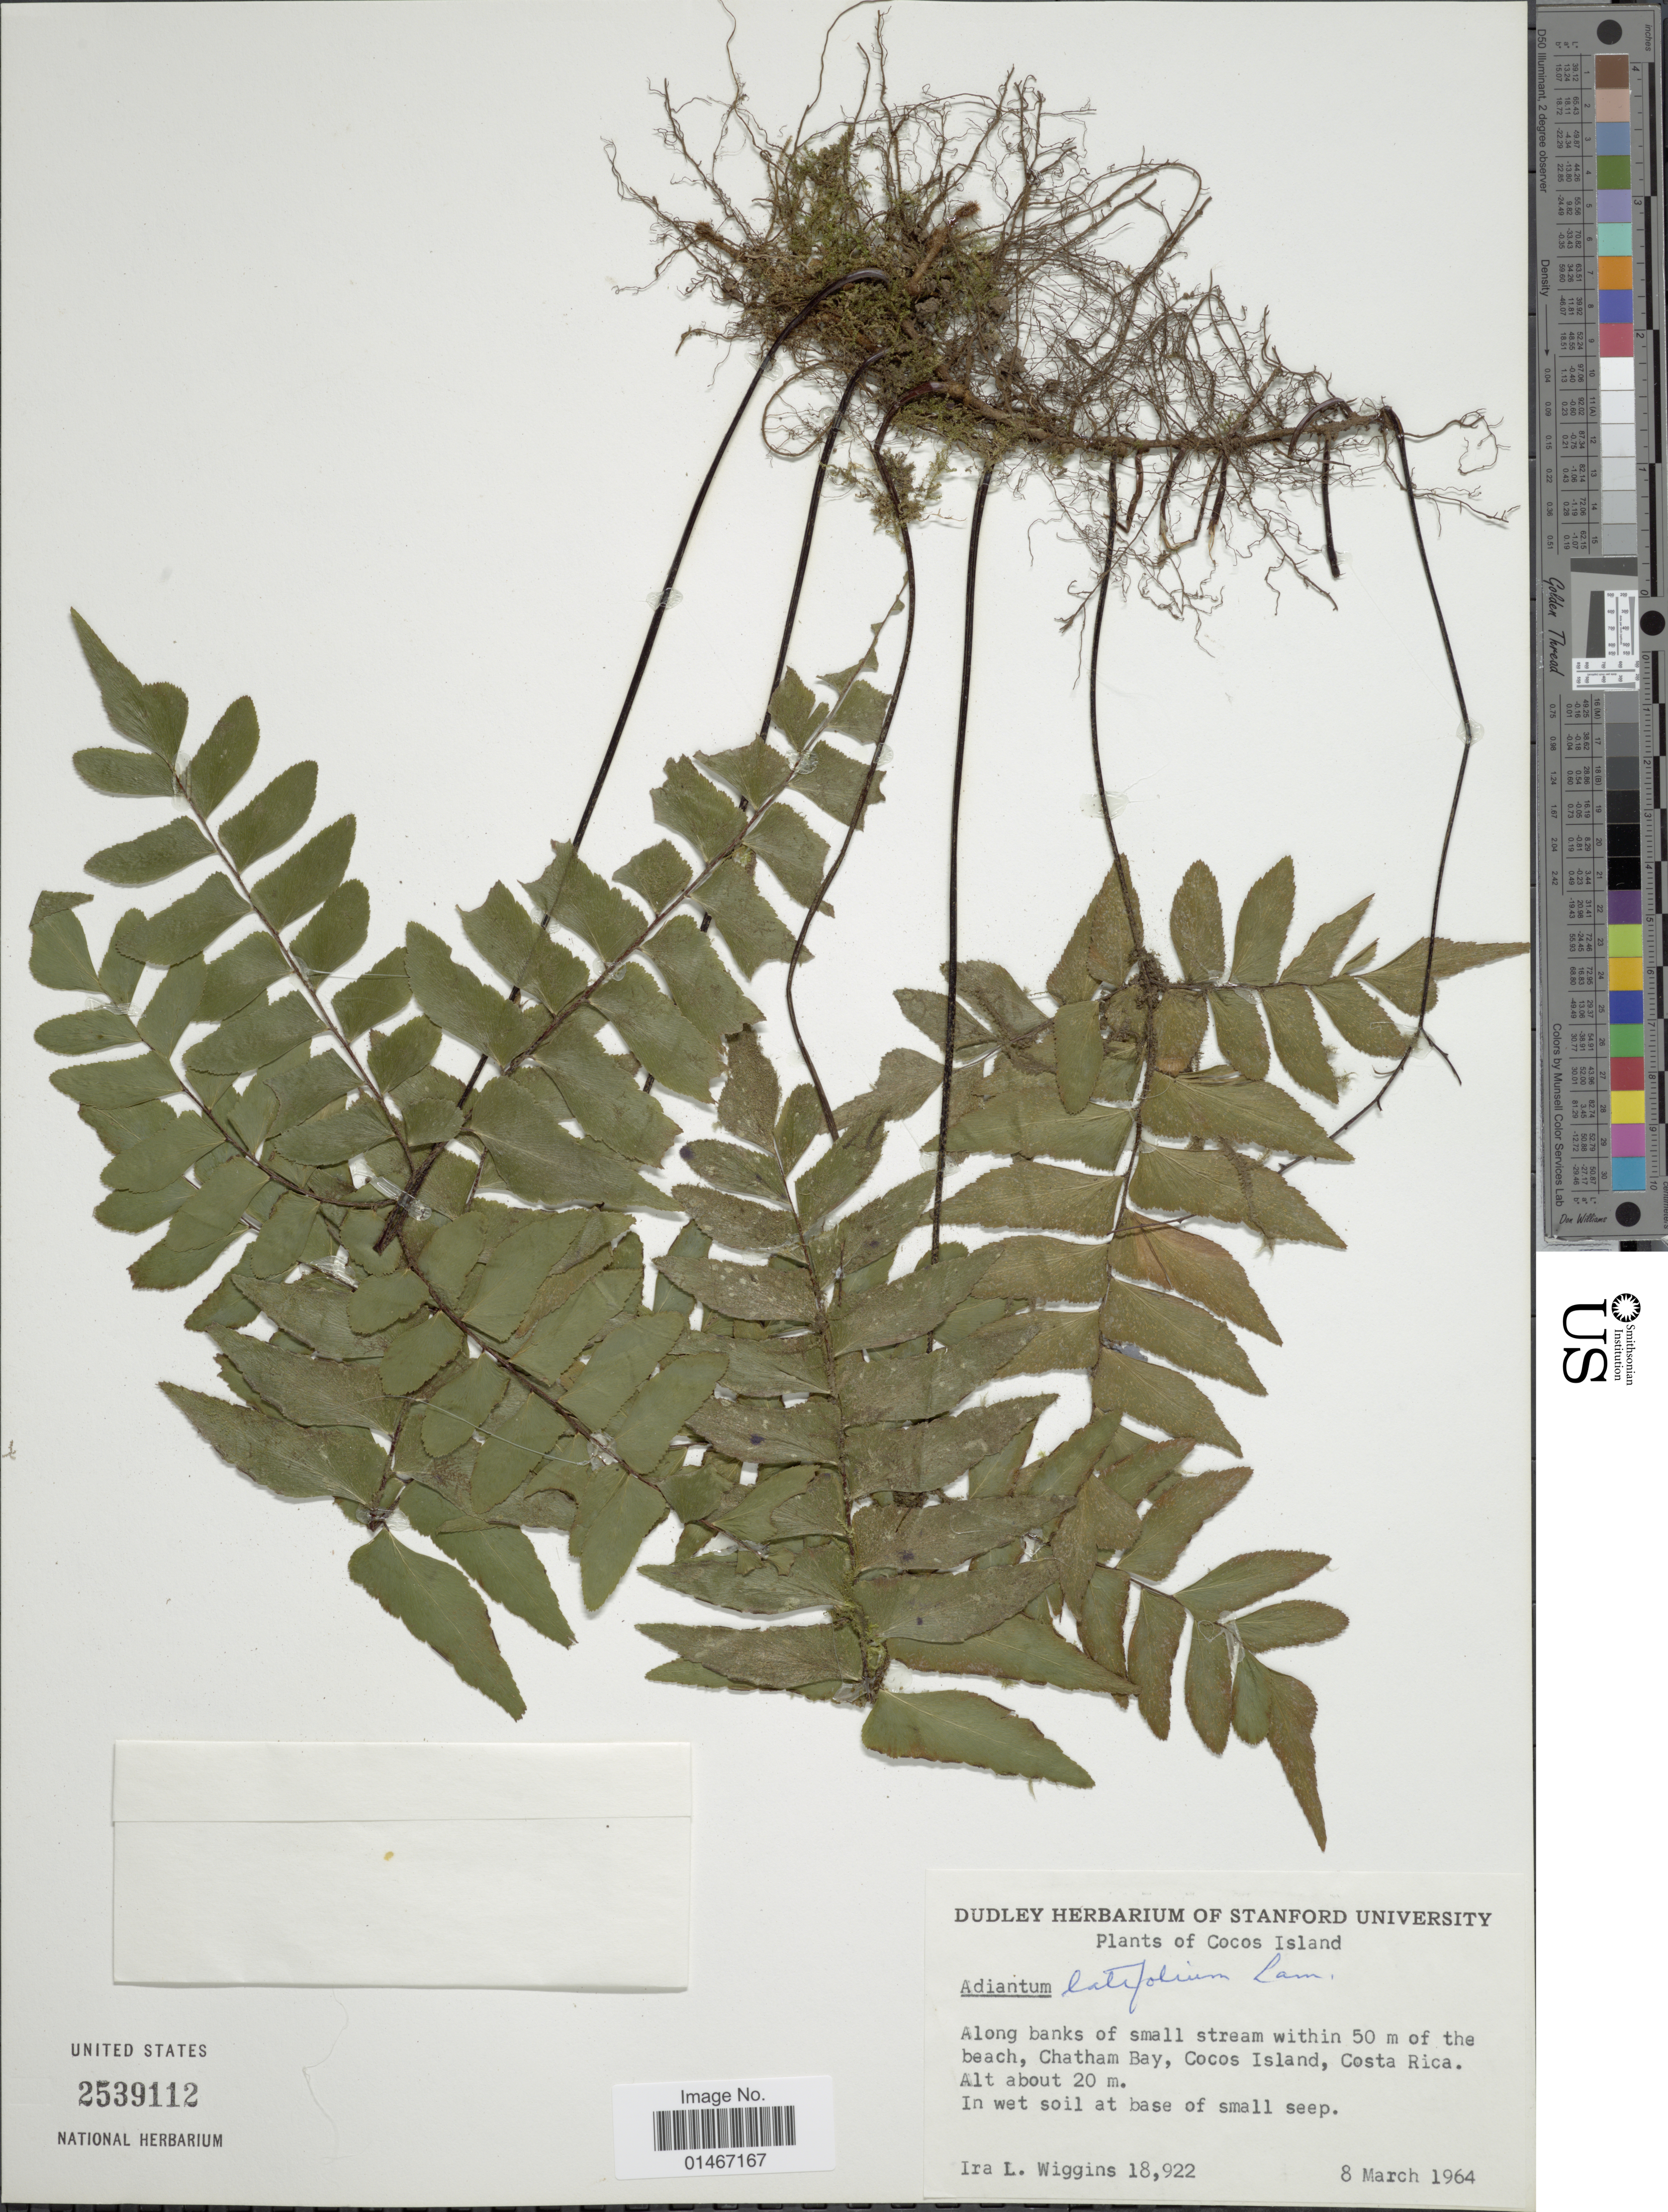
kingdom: Plantae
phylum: Tracheophyta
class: Polypodiopsida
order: Polypodiales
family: Pteridaceae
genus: Adiantum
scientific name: Adiantum latifolium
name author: Lam.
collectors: I. L. Wiggins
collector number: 18922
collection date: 1964-03-08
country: Costa Rica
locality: Along banks of small stream within 50 m of the beach, Chatham Bay, Cocos Island.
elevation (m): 20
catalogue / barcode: US 2539112